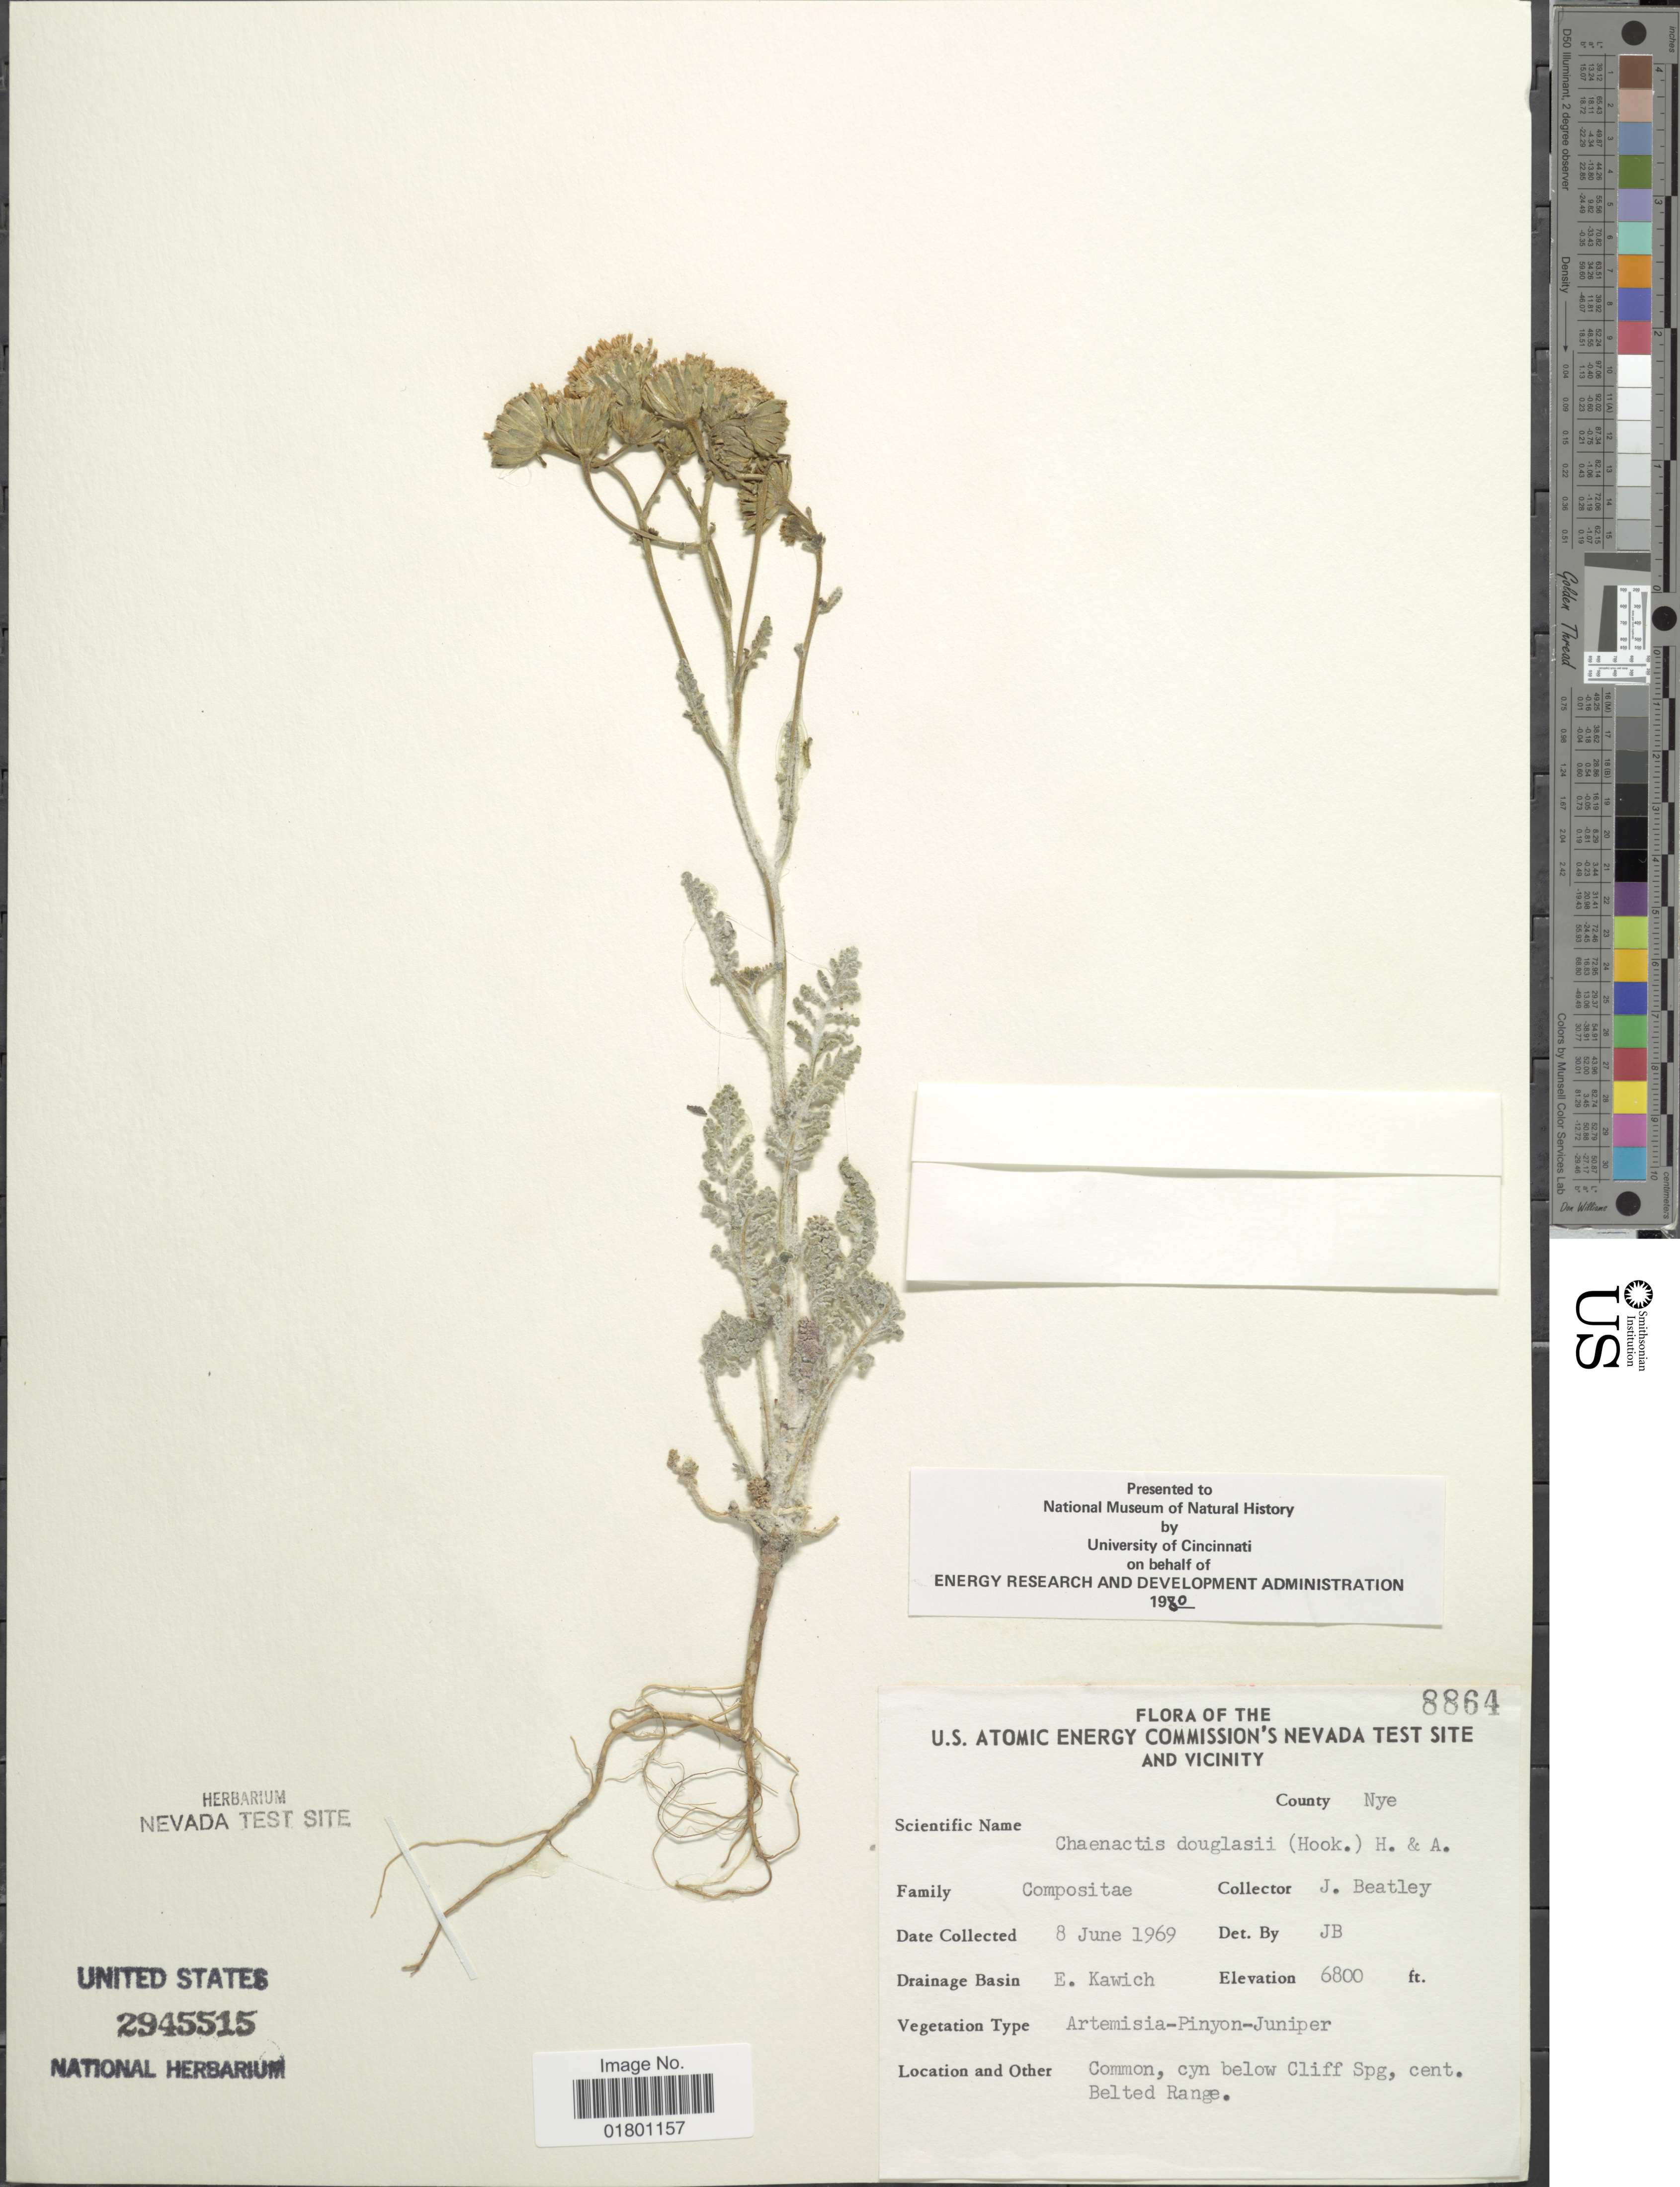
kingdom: Plantae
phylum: Tracheophyta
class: Magnoliopsida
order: Asterales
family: Asteraceae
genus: Chaenactis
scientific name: Chaenactis douglasii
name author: Hook. & Arn.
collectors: J. C. Beatley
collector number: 8864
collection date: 1969-06-08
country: United States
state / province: Nevada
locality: U.S. Atomic Energy Commission's Nevada Test Site and Vicinity, County Nye, E. Kawich, Common, cyn below Cliff Spg, cent. Belted Range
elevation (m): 2073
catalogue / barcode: US 2945515